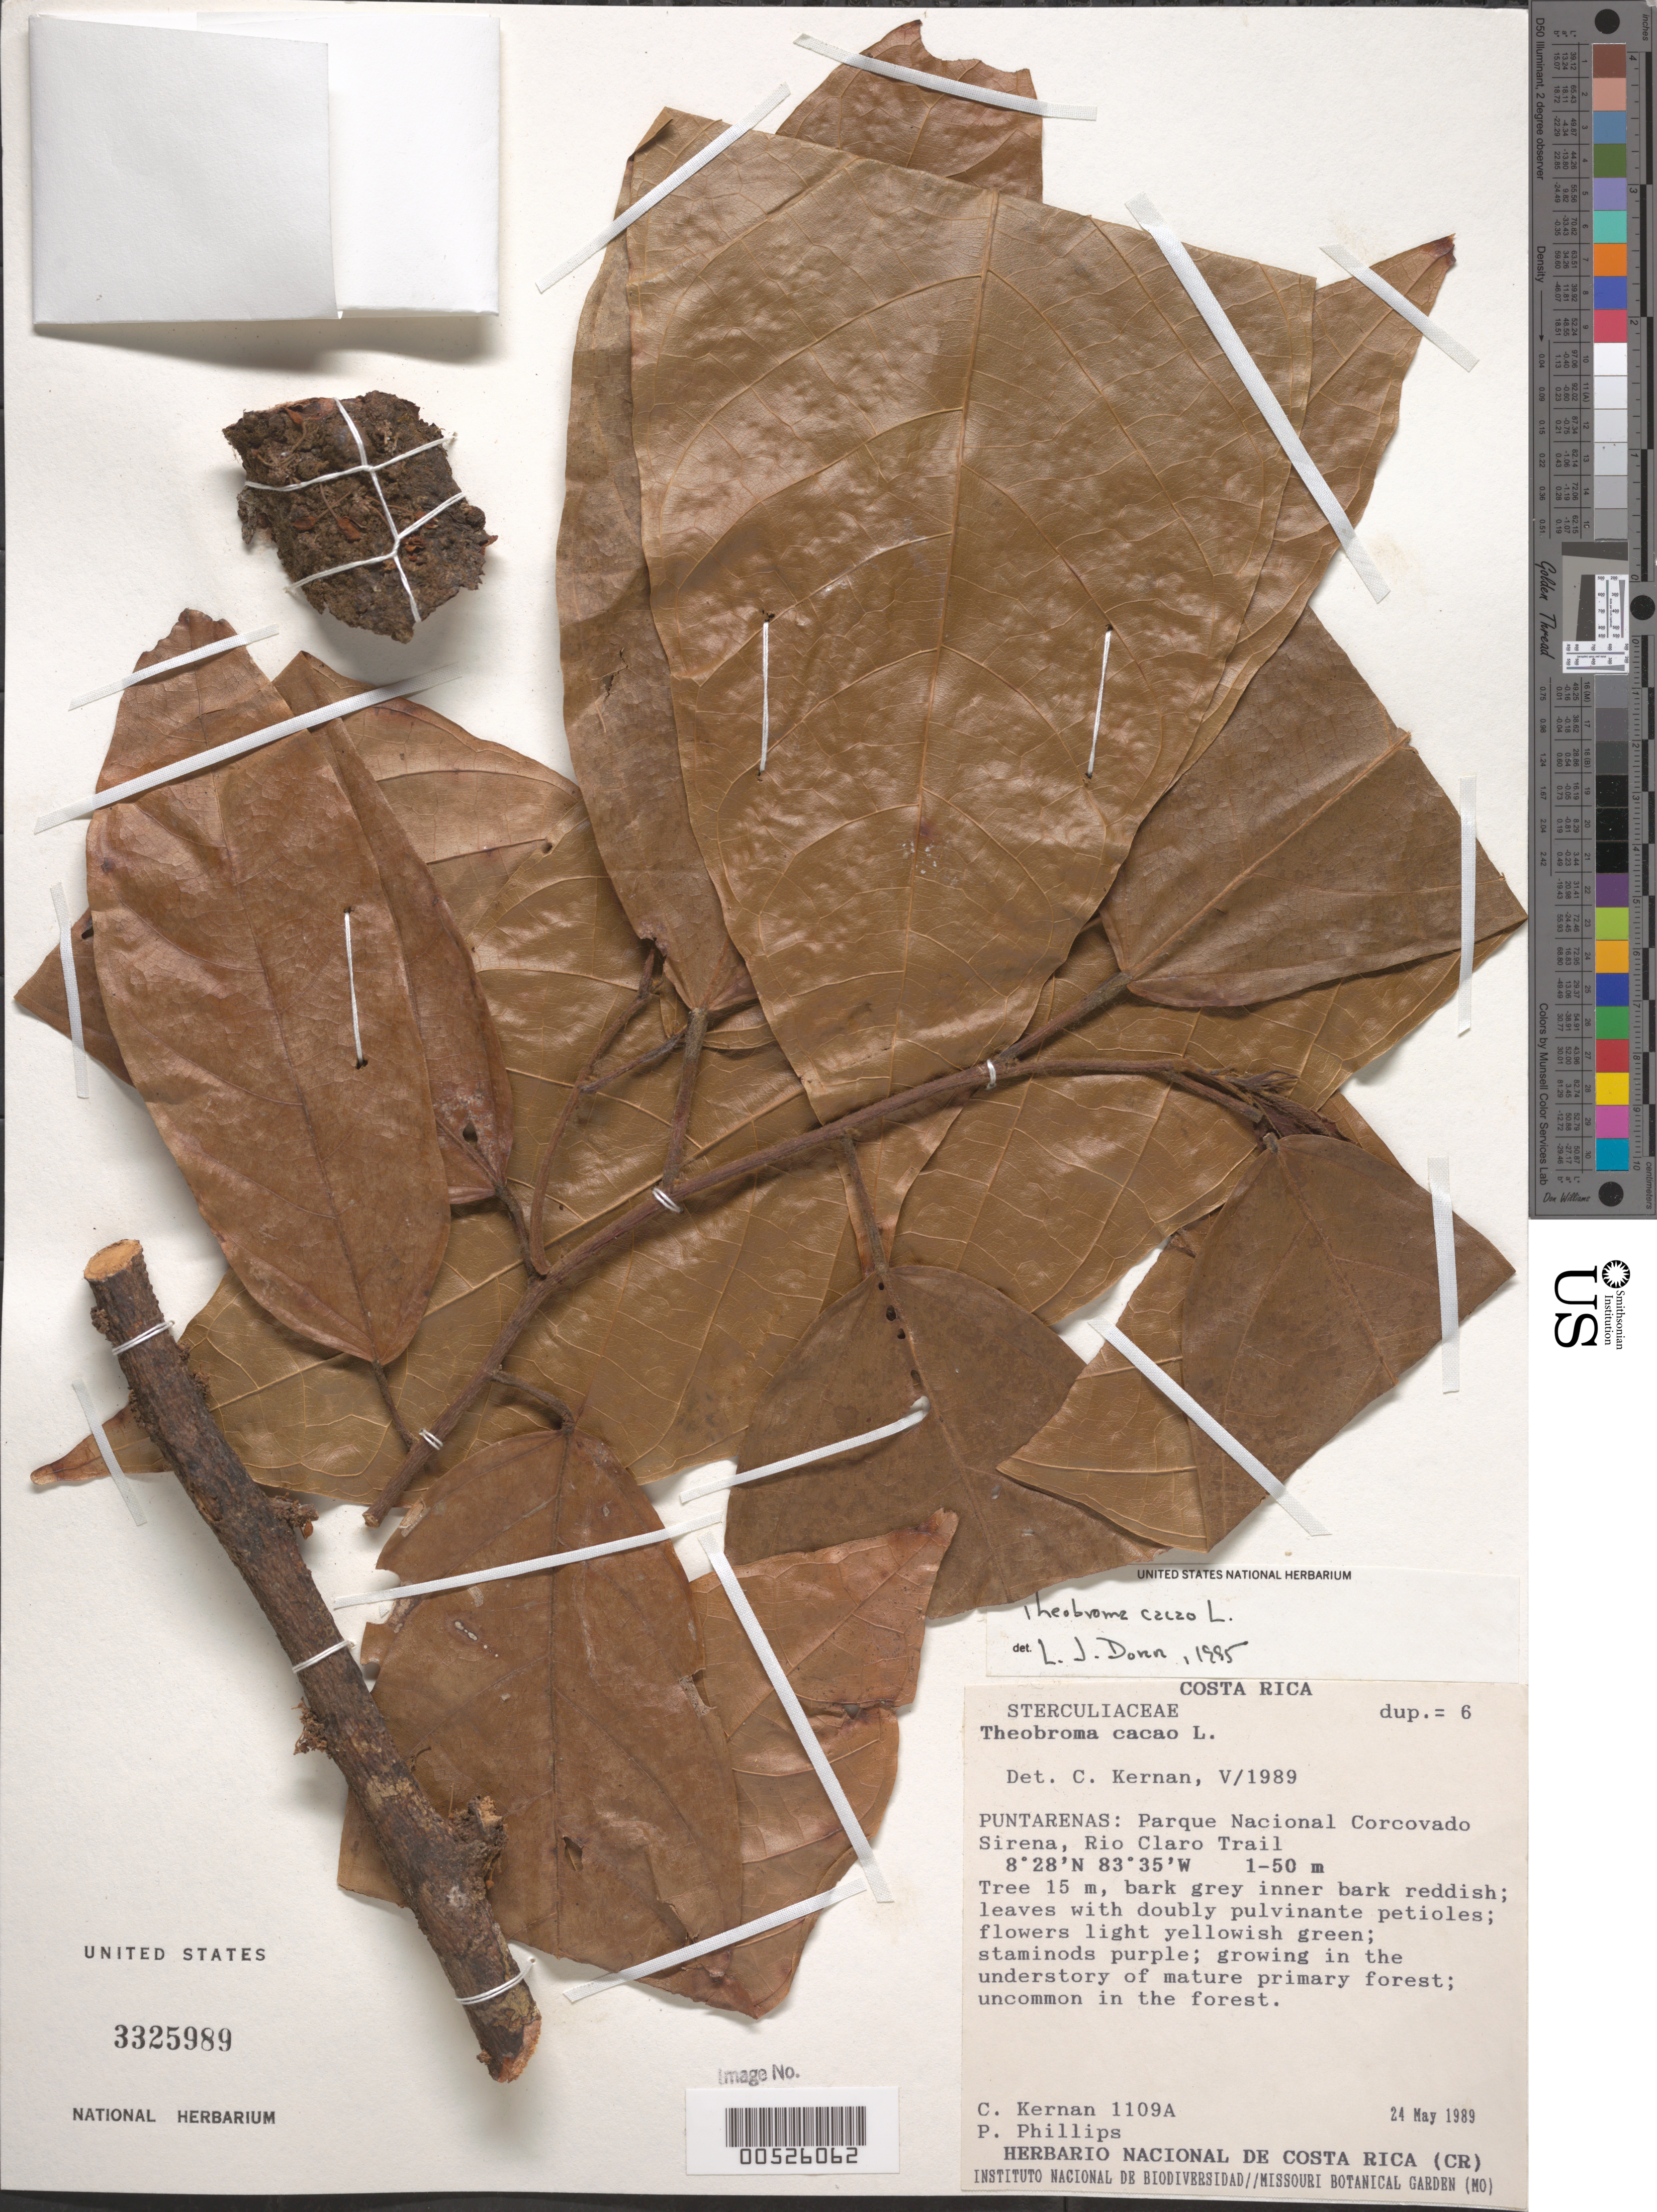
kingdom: Plantae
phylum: Tracheophyta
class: Magnoliopsida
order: Malvales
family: Malvaceae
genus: Theobroma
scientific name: Theobroma cacao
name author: L.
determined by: Dorr, L. J., (BOT), Smithsonian Institution - National Museum of Natural History (UNITED STATES)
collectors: C. Kernan & P. Phillips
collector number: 1109A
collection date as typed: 24 May 1989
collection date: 1989-05-24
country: Costa Rica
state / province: Puntarenas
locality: Parque Nacional Corcovado Sirena, Rio Claro Trail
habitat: In the understory of mature primary forest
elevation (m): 1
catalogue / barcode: US 3325989